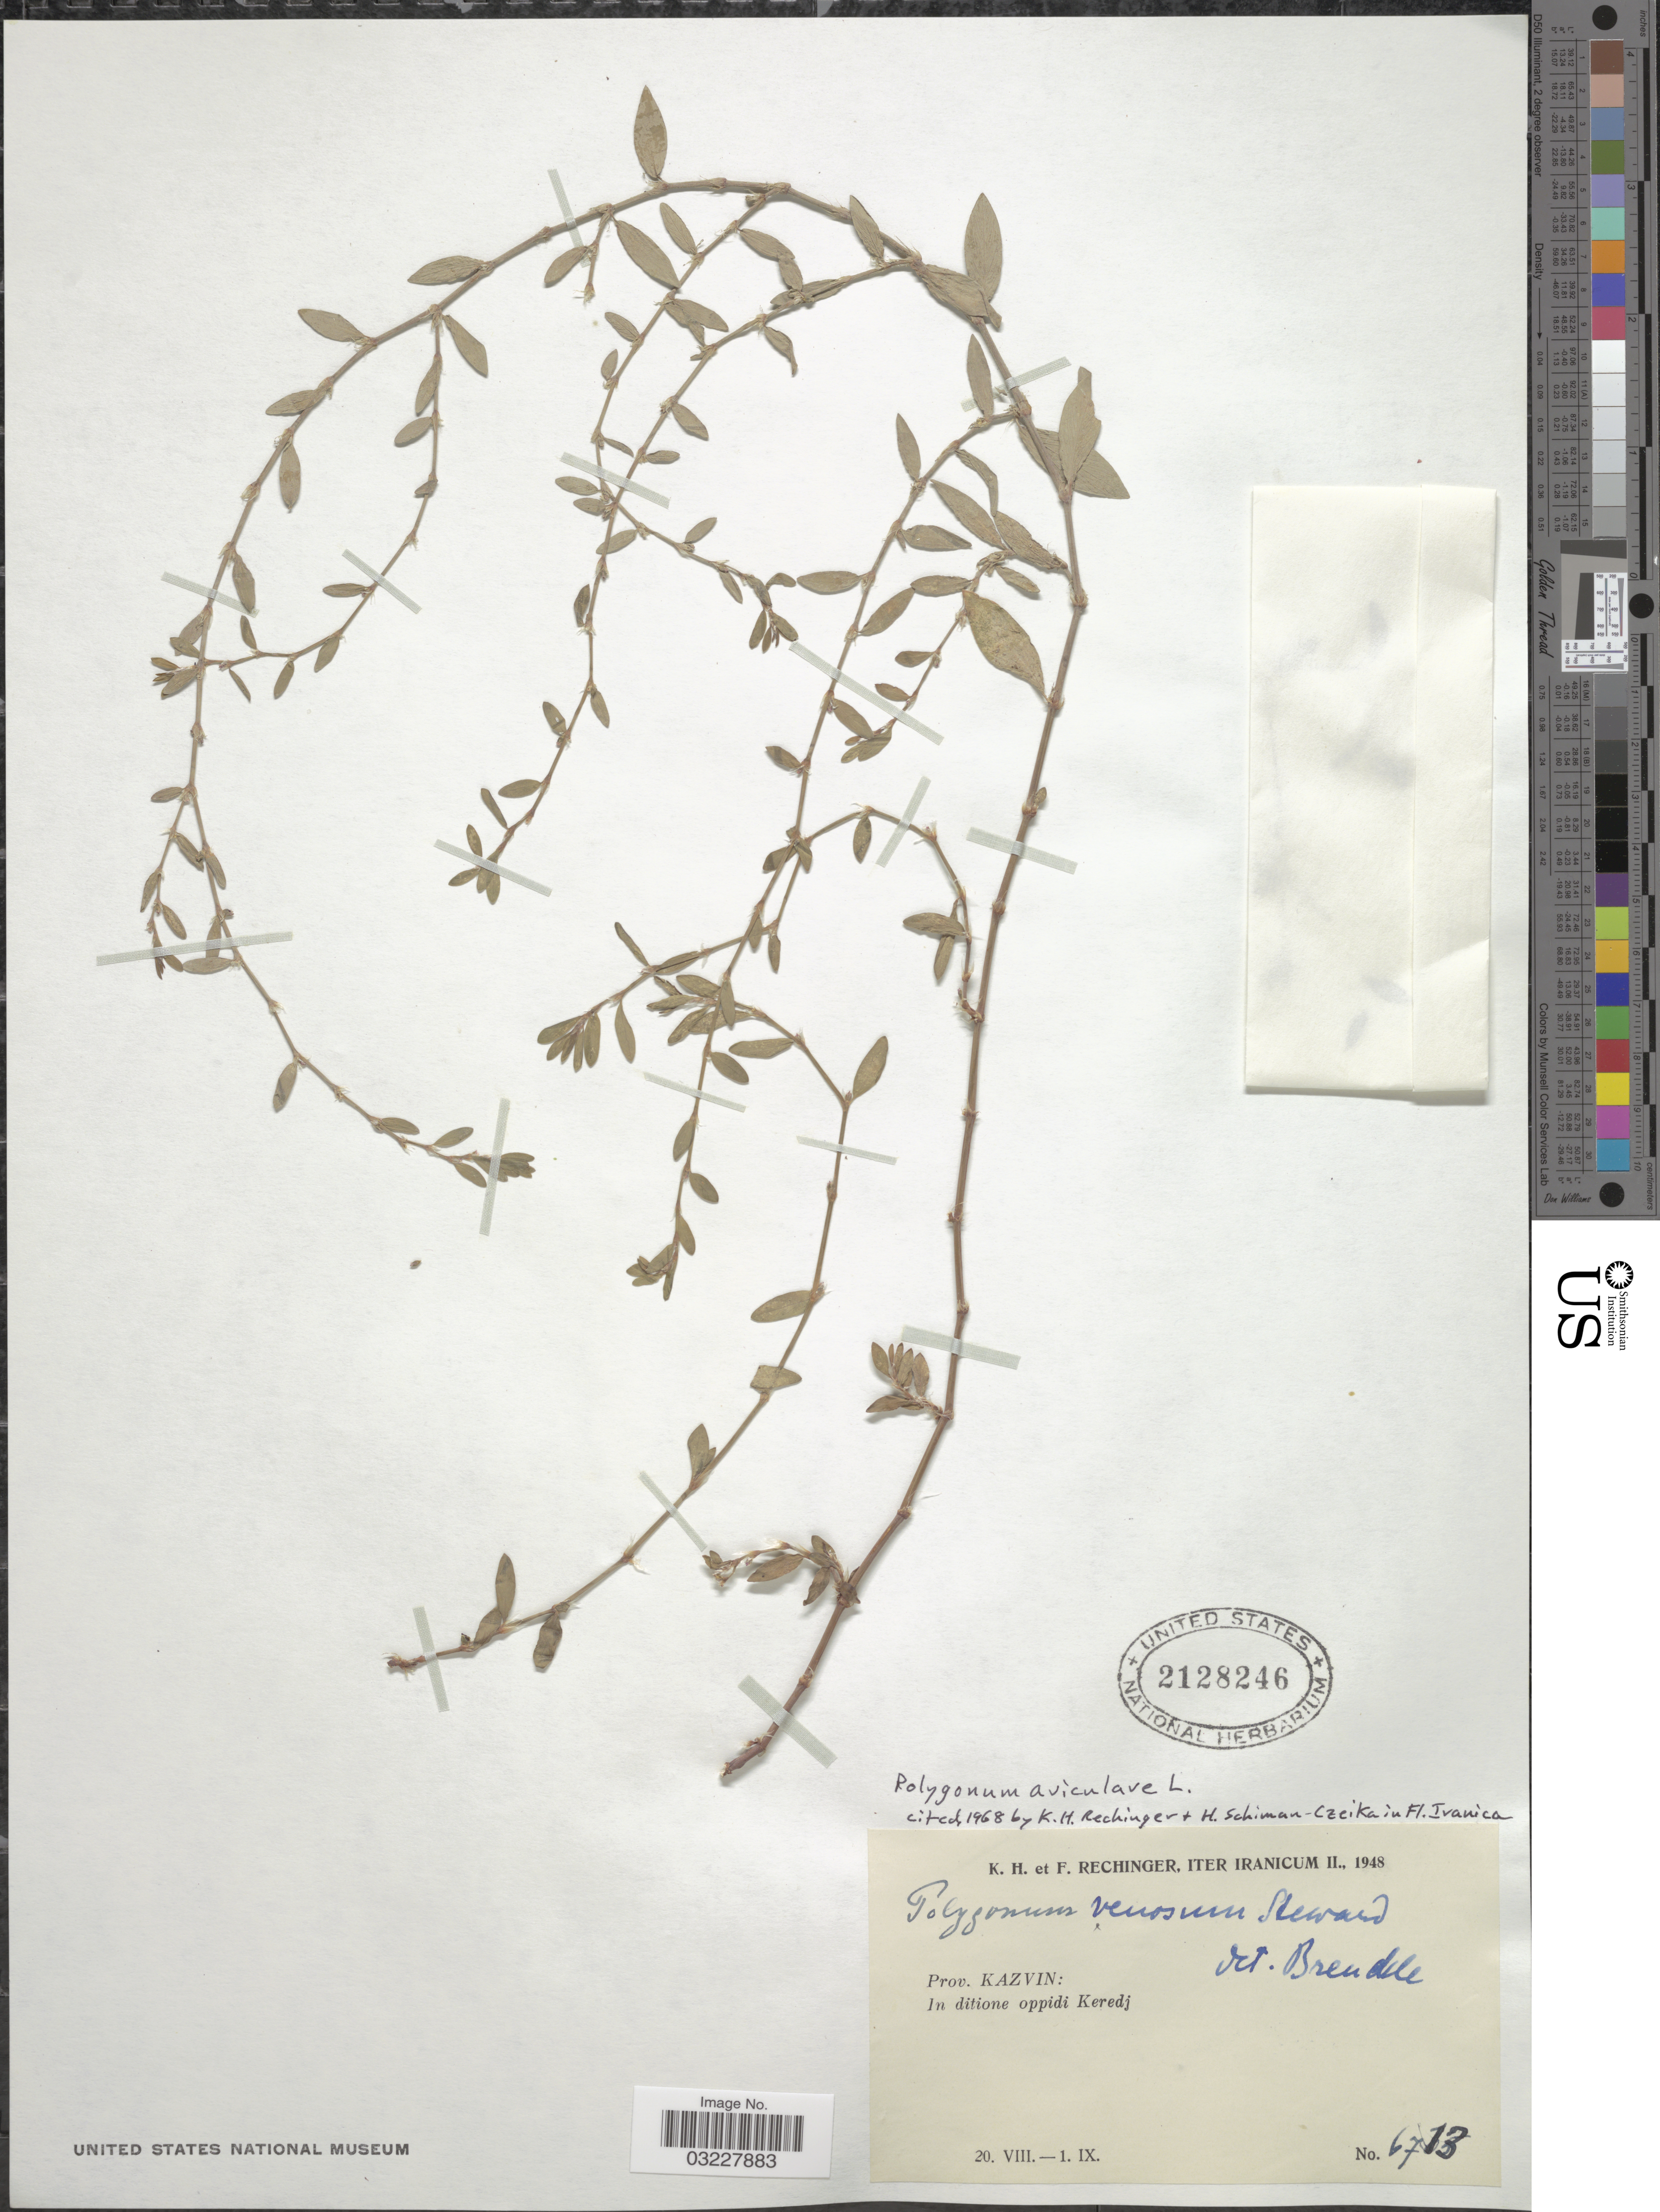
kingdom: Plantae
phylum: Tracheophyta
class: Magnoliopsida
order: Caryophyllales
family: Polygonaceae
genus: Polygonum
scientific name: Polygonum aviculare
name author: L.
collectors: K. H. Rechinger & F. Rechinger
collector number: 6713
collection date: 1948-08-20/1948-09-01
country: Iran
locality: Prov. Kazvin: In ditione oppidi Keredj.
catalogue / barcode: US 2128246